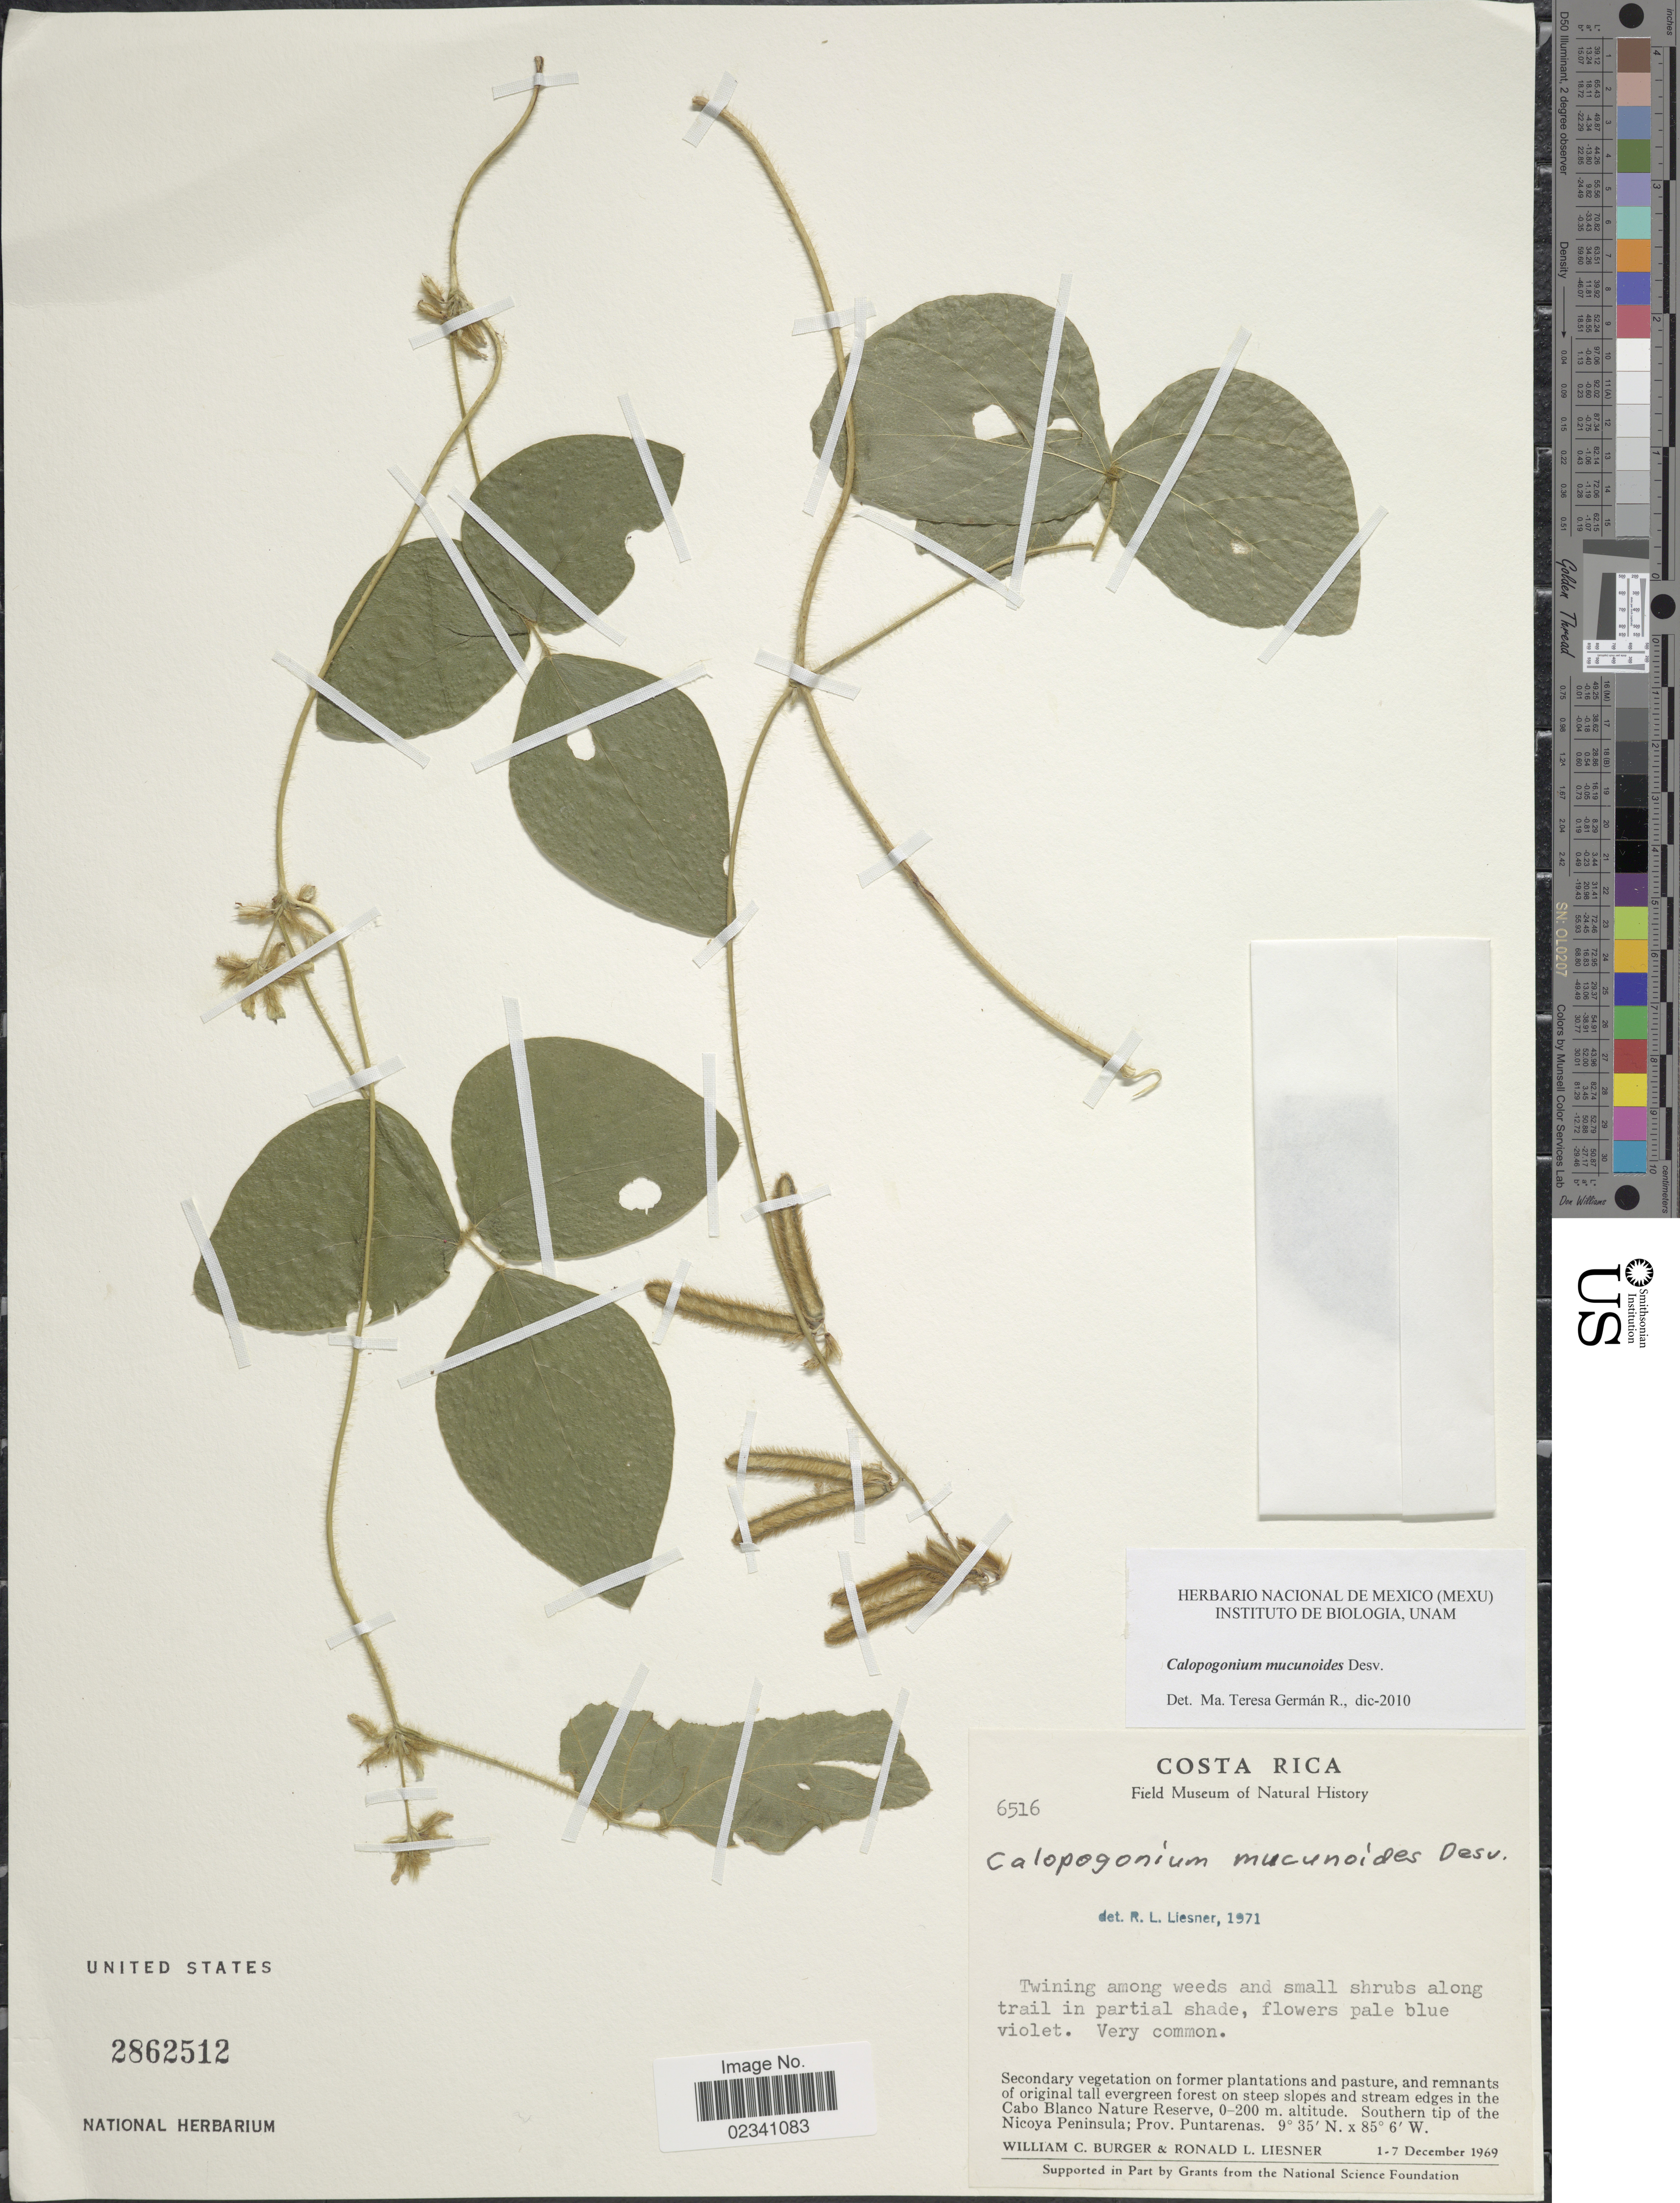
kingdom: Plantae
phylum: Tracheophyta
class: Magnoliopsida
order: Fabales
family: Fabaceae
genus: Calopogonium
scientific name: Calopogonium mucunoides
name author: Desv.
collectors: W. Burger & R. L. Liesner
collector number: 6516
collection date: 1969-12-01/1969-12-07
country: Costa Rica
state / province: Puntarenas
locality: Secondary vegetation on former plantations and pasture, and remnants of original tall evergreen forest on steep slopes and stream edges in the Cabo Blanco Nature Reserve, Southern tip of the Nicoya Peninsula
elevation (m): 0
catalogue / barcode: US 2862512